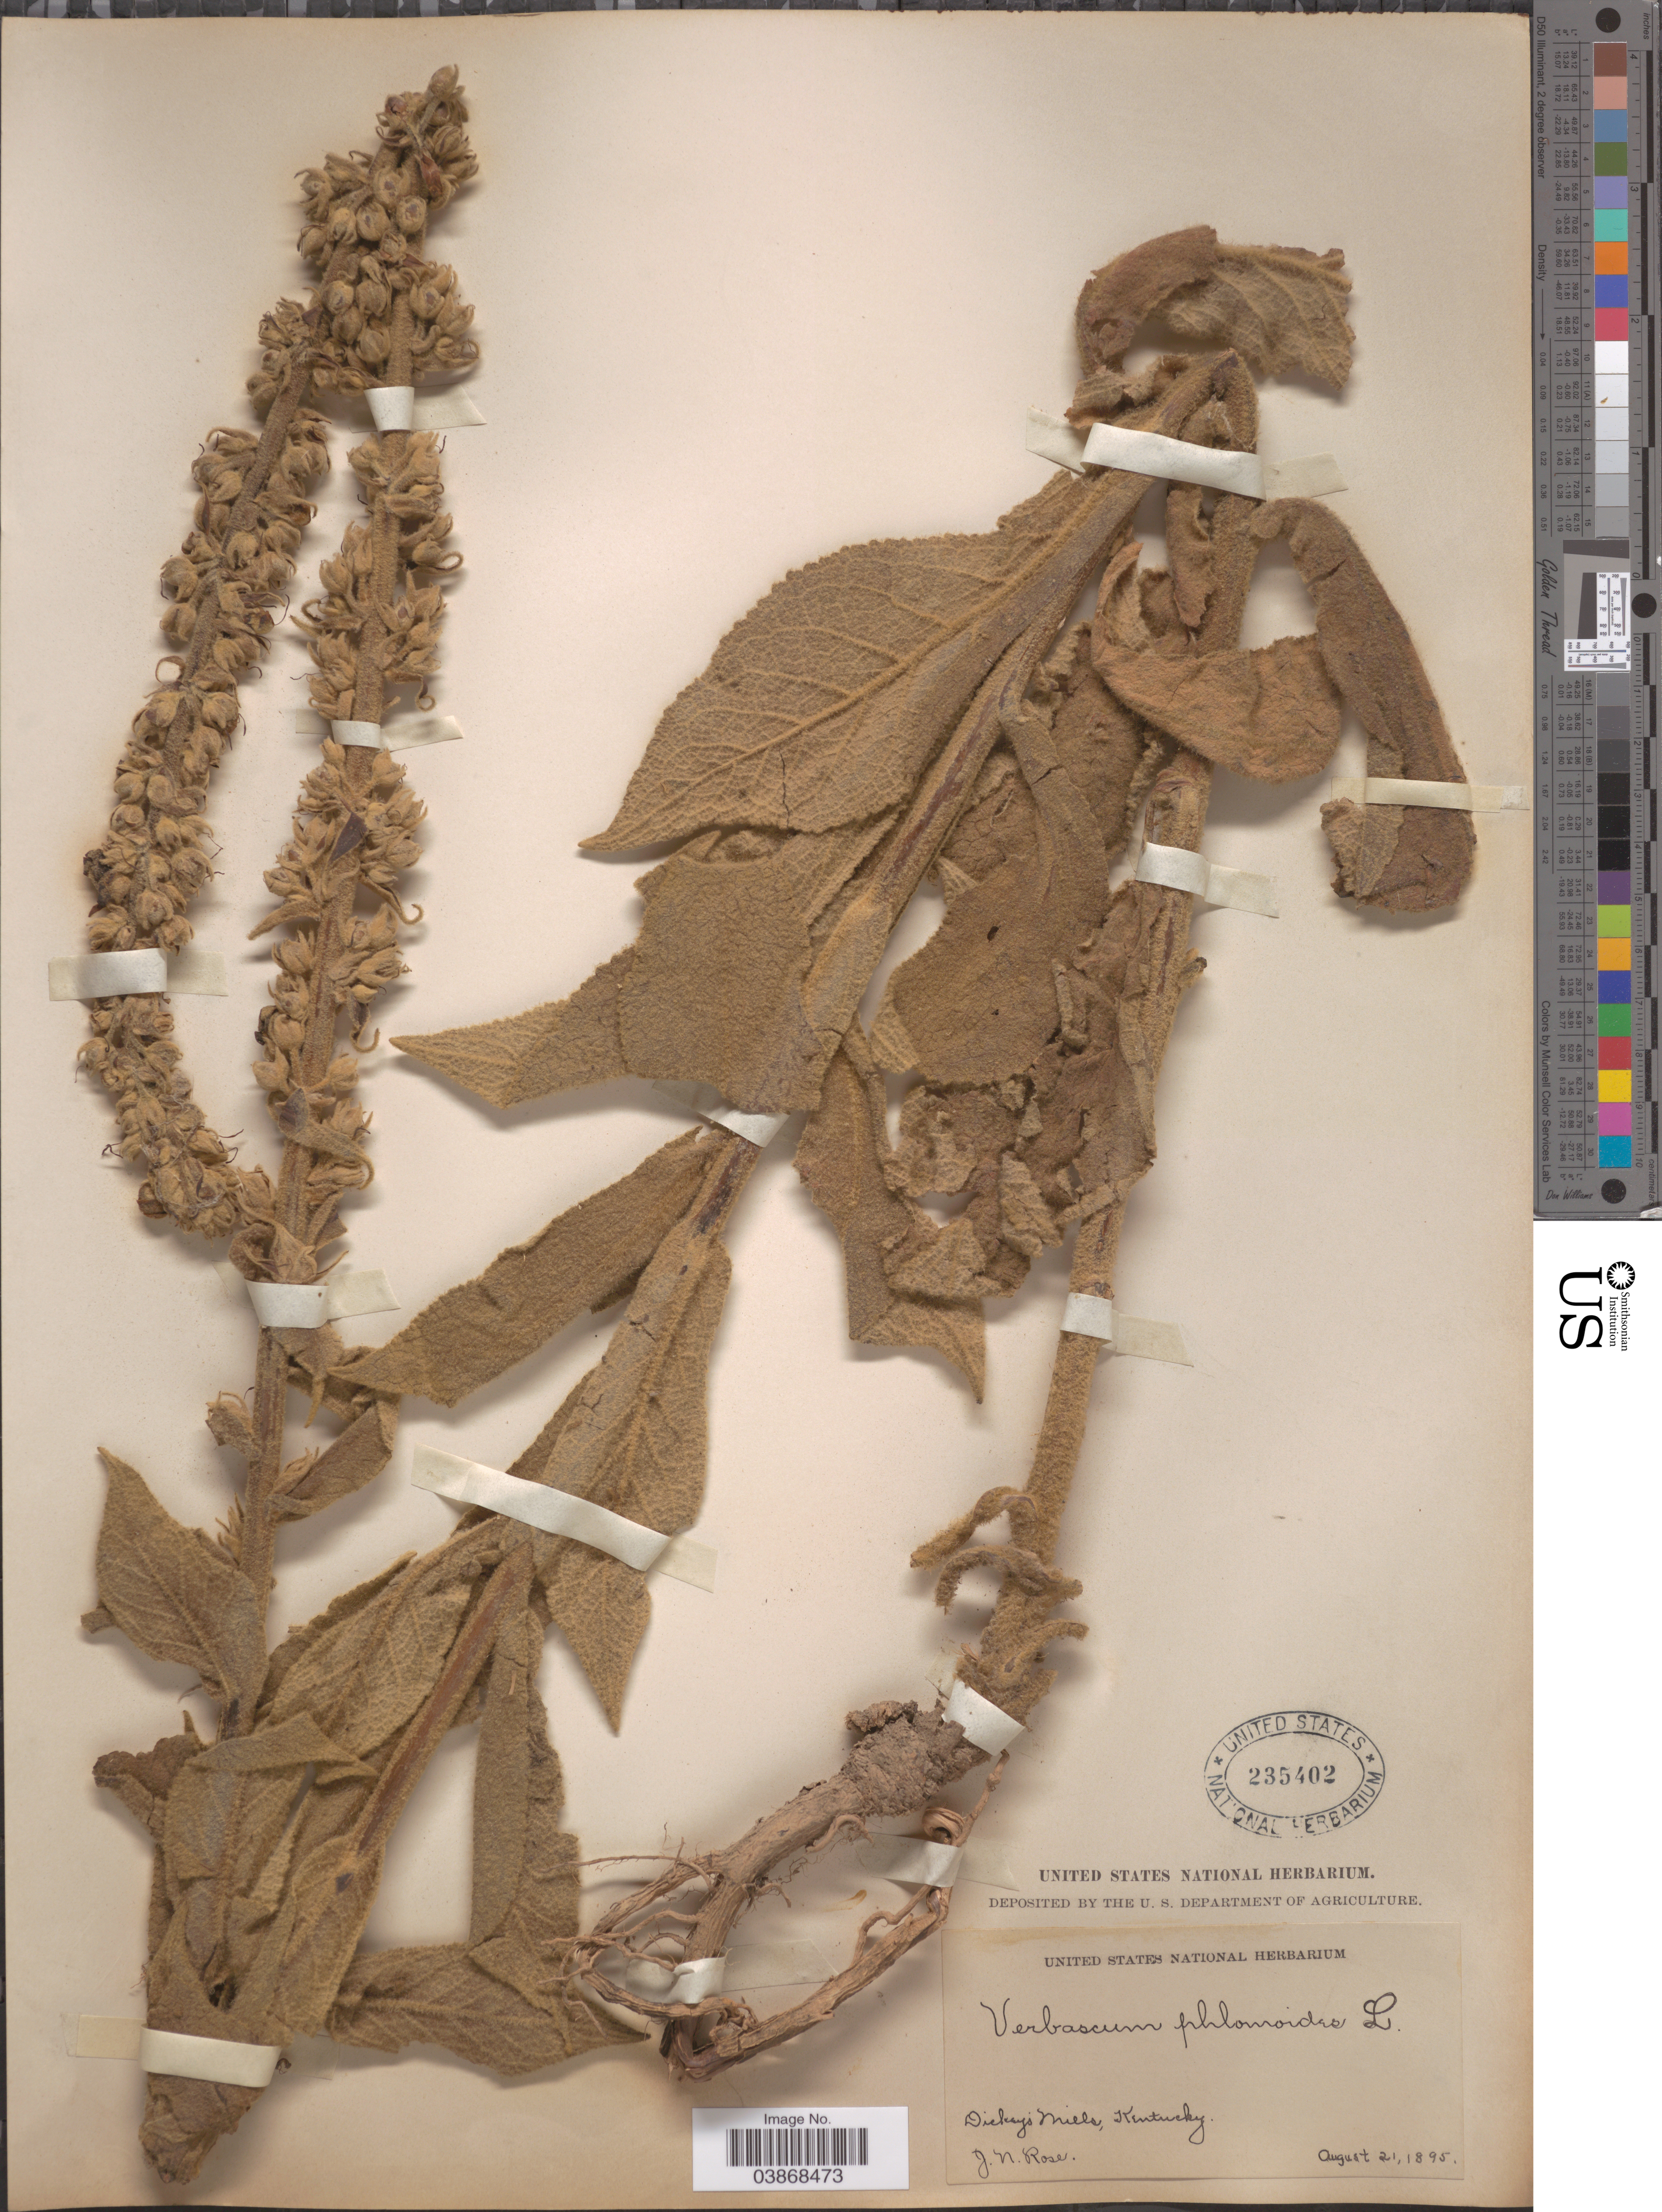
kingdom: Plantae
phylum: Tracheophyta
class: Magnoliopsida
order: Lamiales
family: Scrophulariaceae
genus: Verbascum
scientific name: Verbascum phlomoides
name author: L.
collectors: J. N. Rose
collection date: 1895-08-21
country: United States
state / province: Kentucky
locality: Dickey's Miels.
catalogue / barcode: US 235402